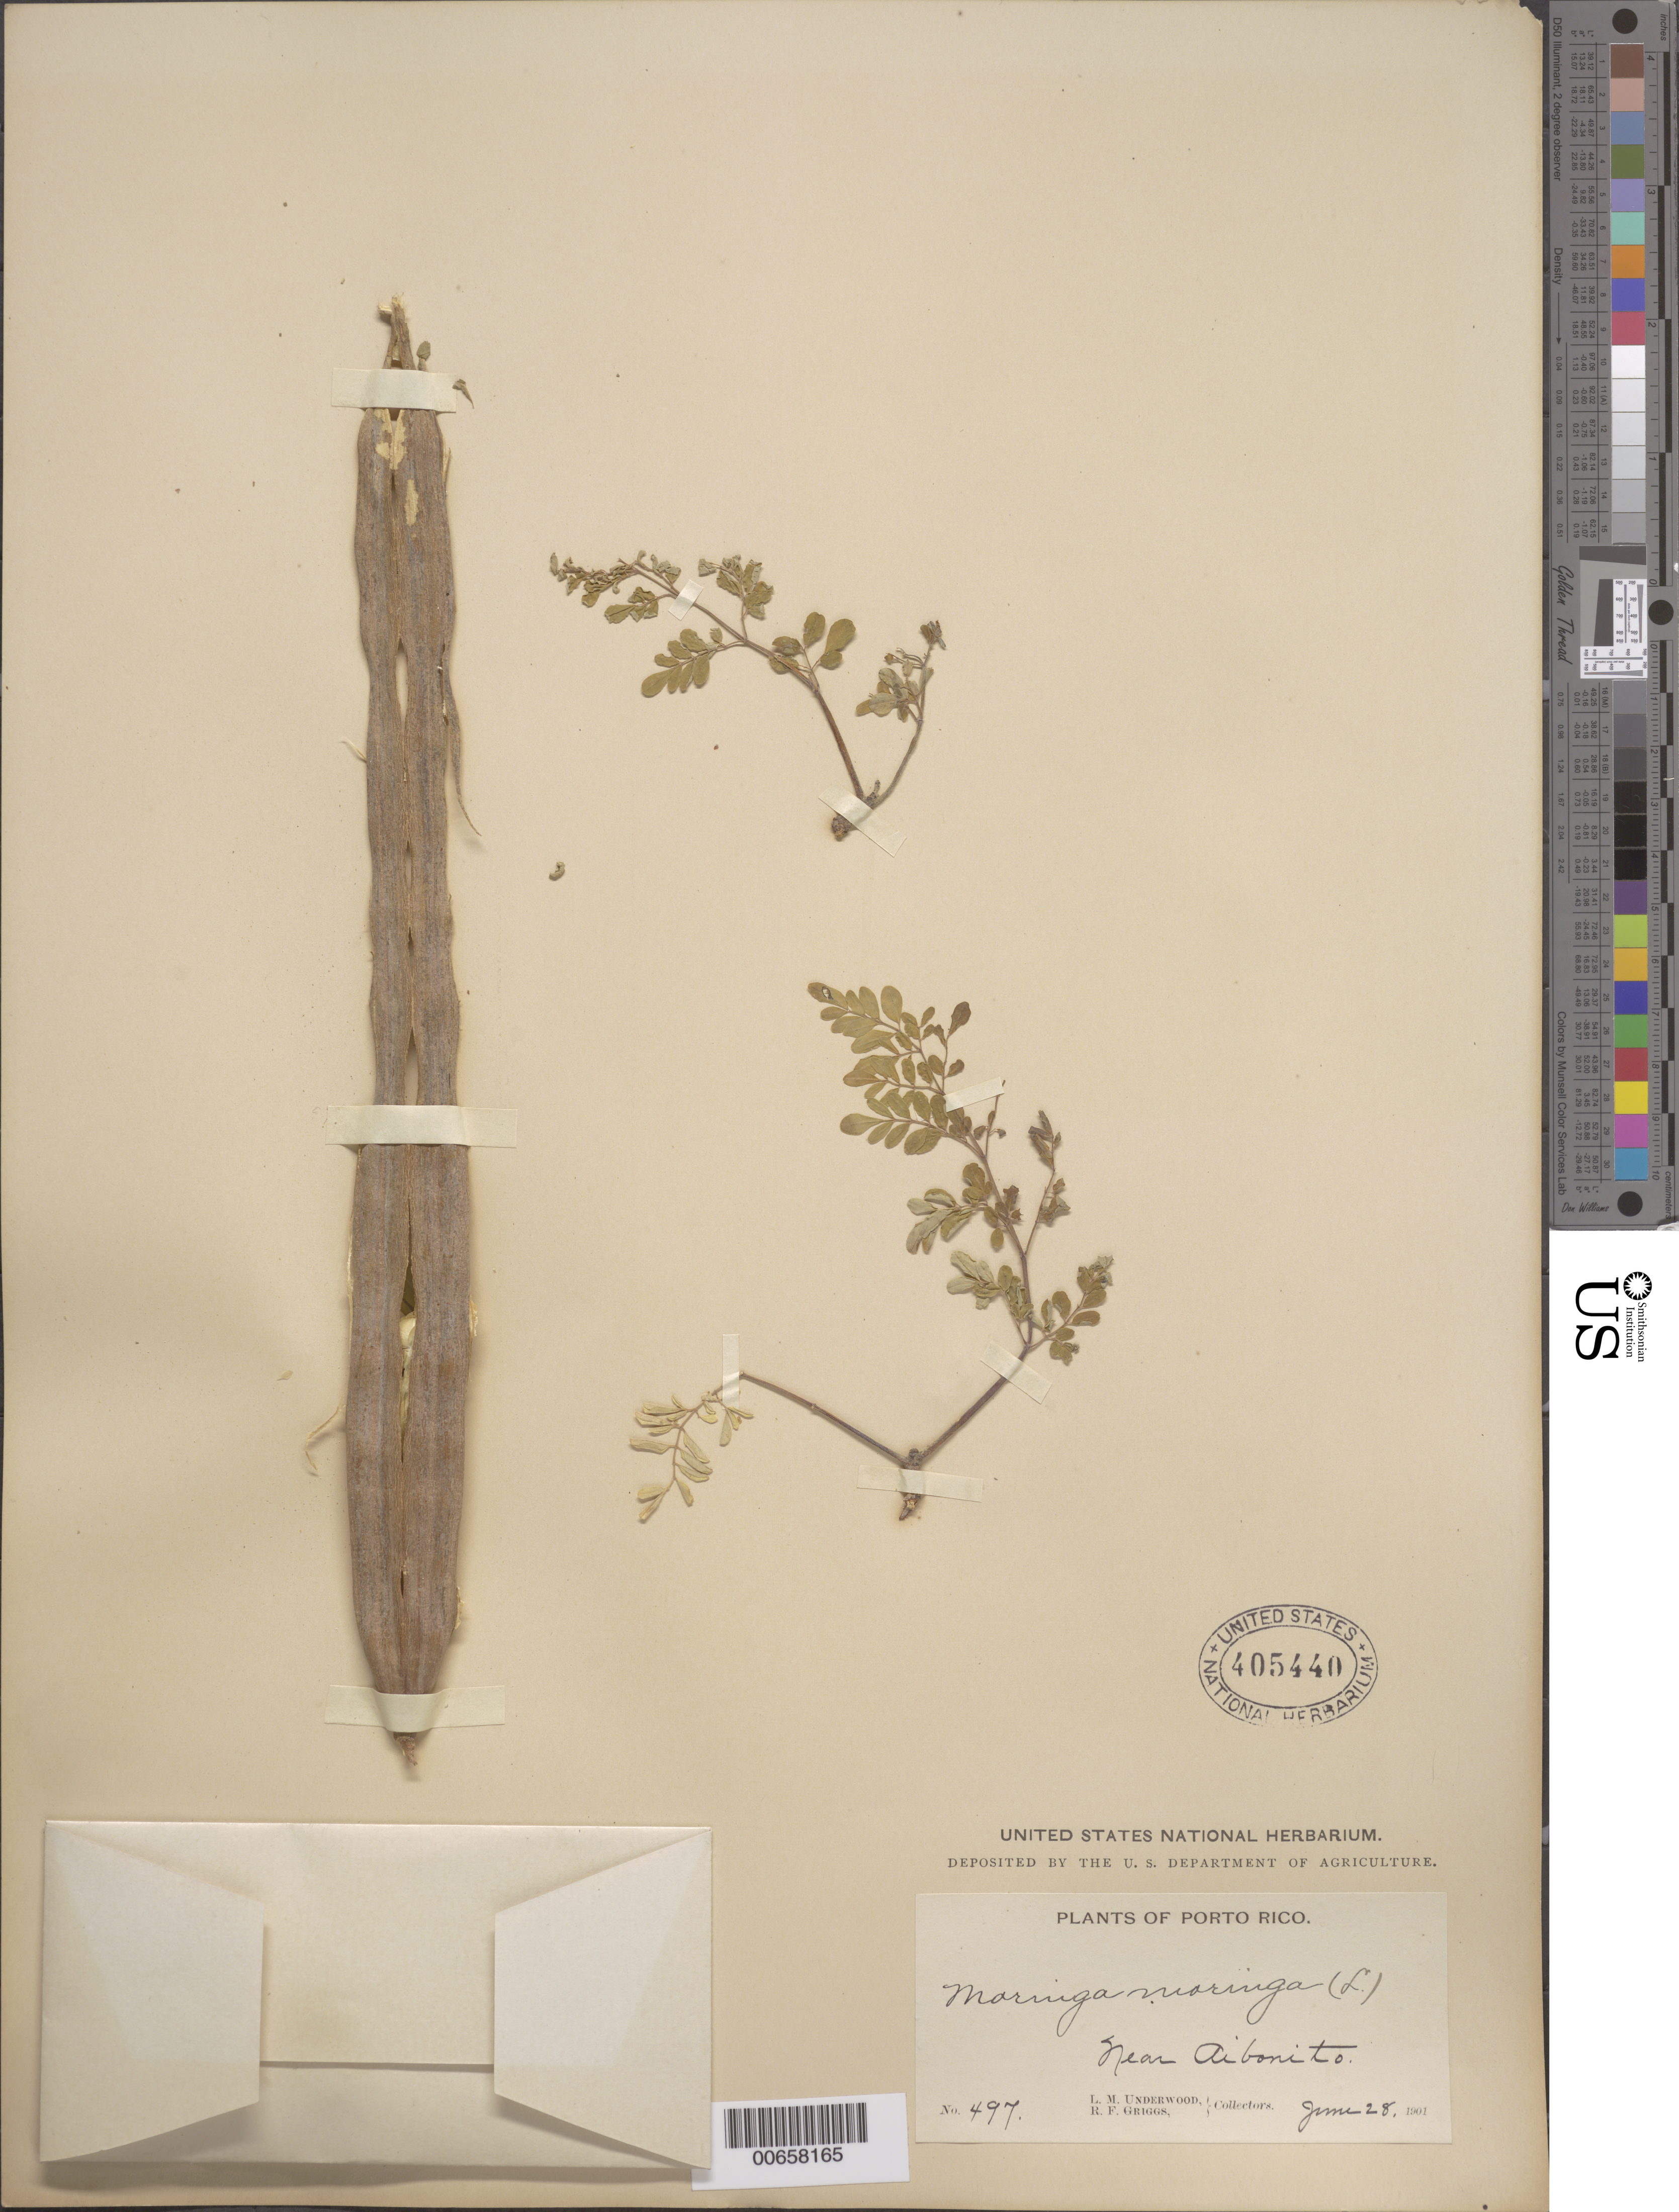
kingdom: Plantae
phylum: Tracheophyta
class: Magnoliopsida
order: Brassicales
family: Moringaceae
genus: Moringa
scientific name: Moringa moringa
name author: (L.) Small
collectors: L. M. Underwood & R. F. Griggs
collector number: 497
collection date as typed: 28 Jun 1901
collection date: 1901-06-28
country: Puerto Rico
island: Greater Antilles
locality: Aibonito, near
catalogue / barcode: US 405440